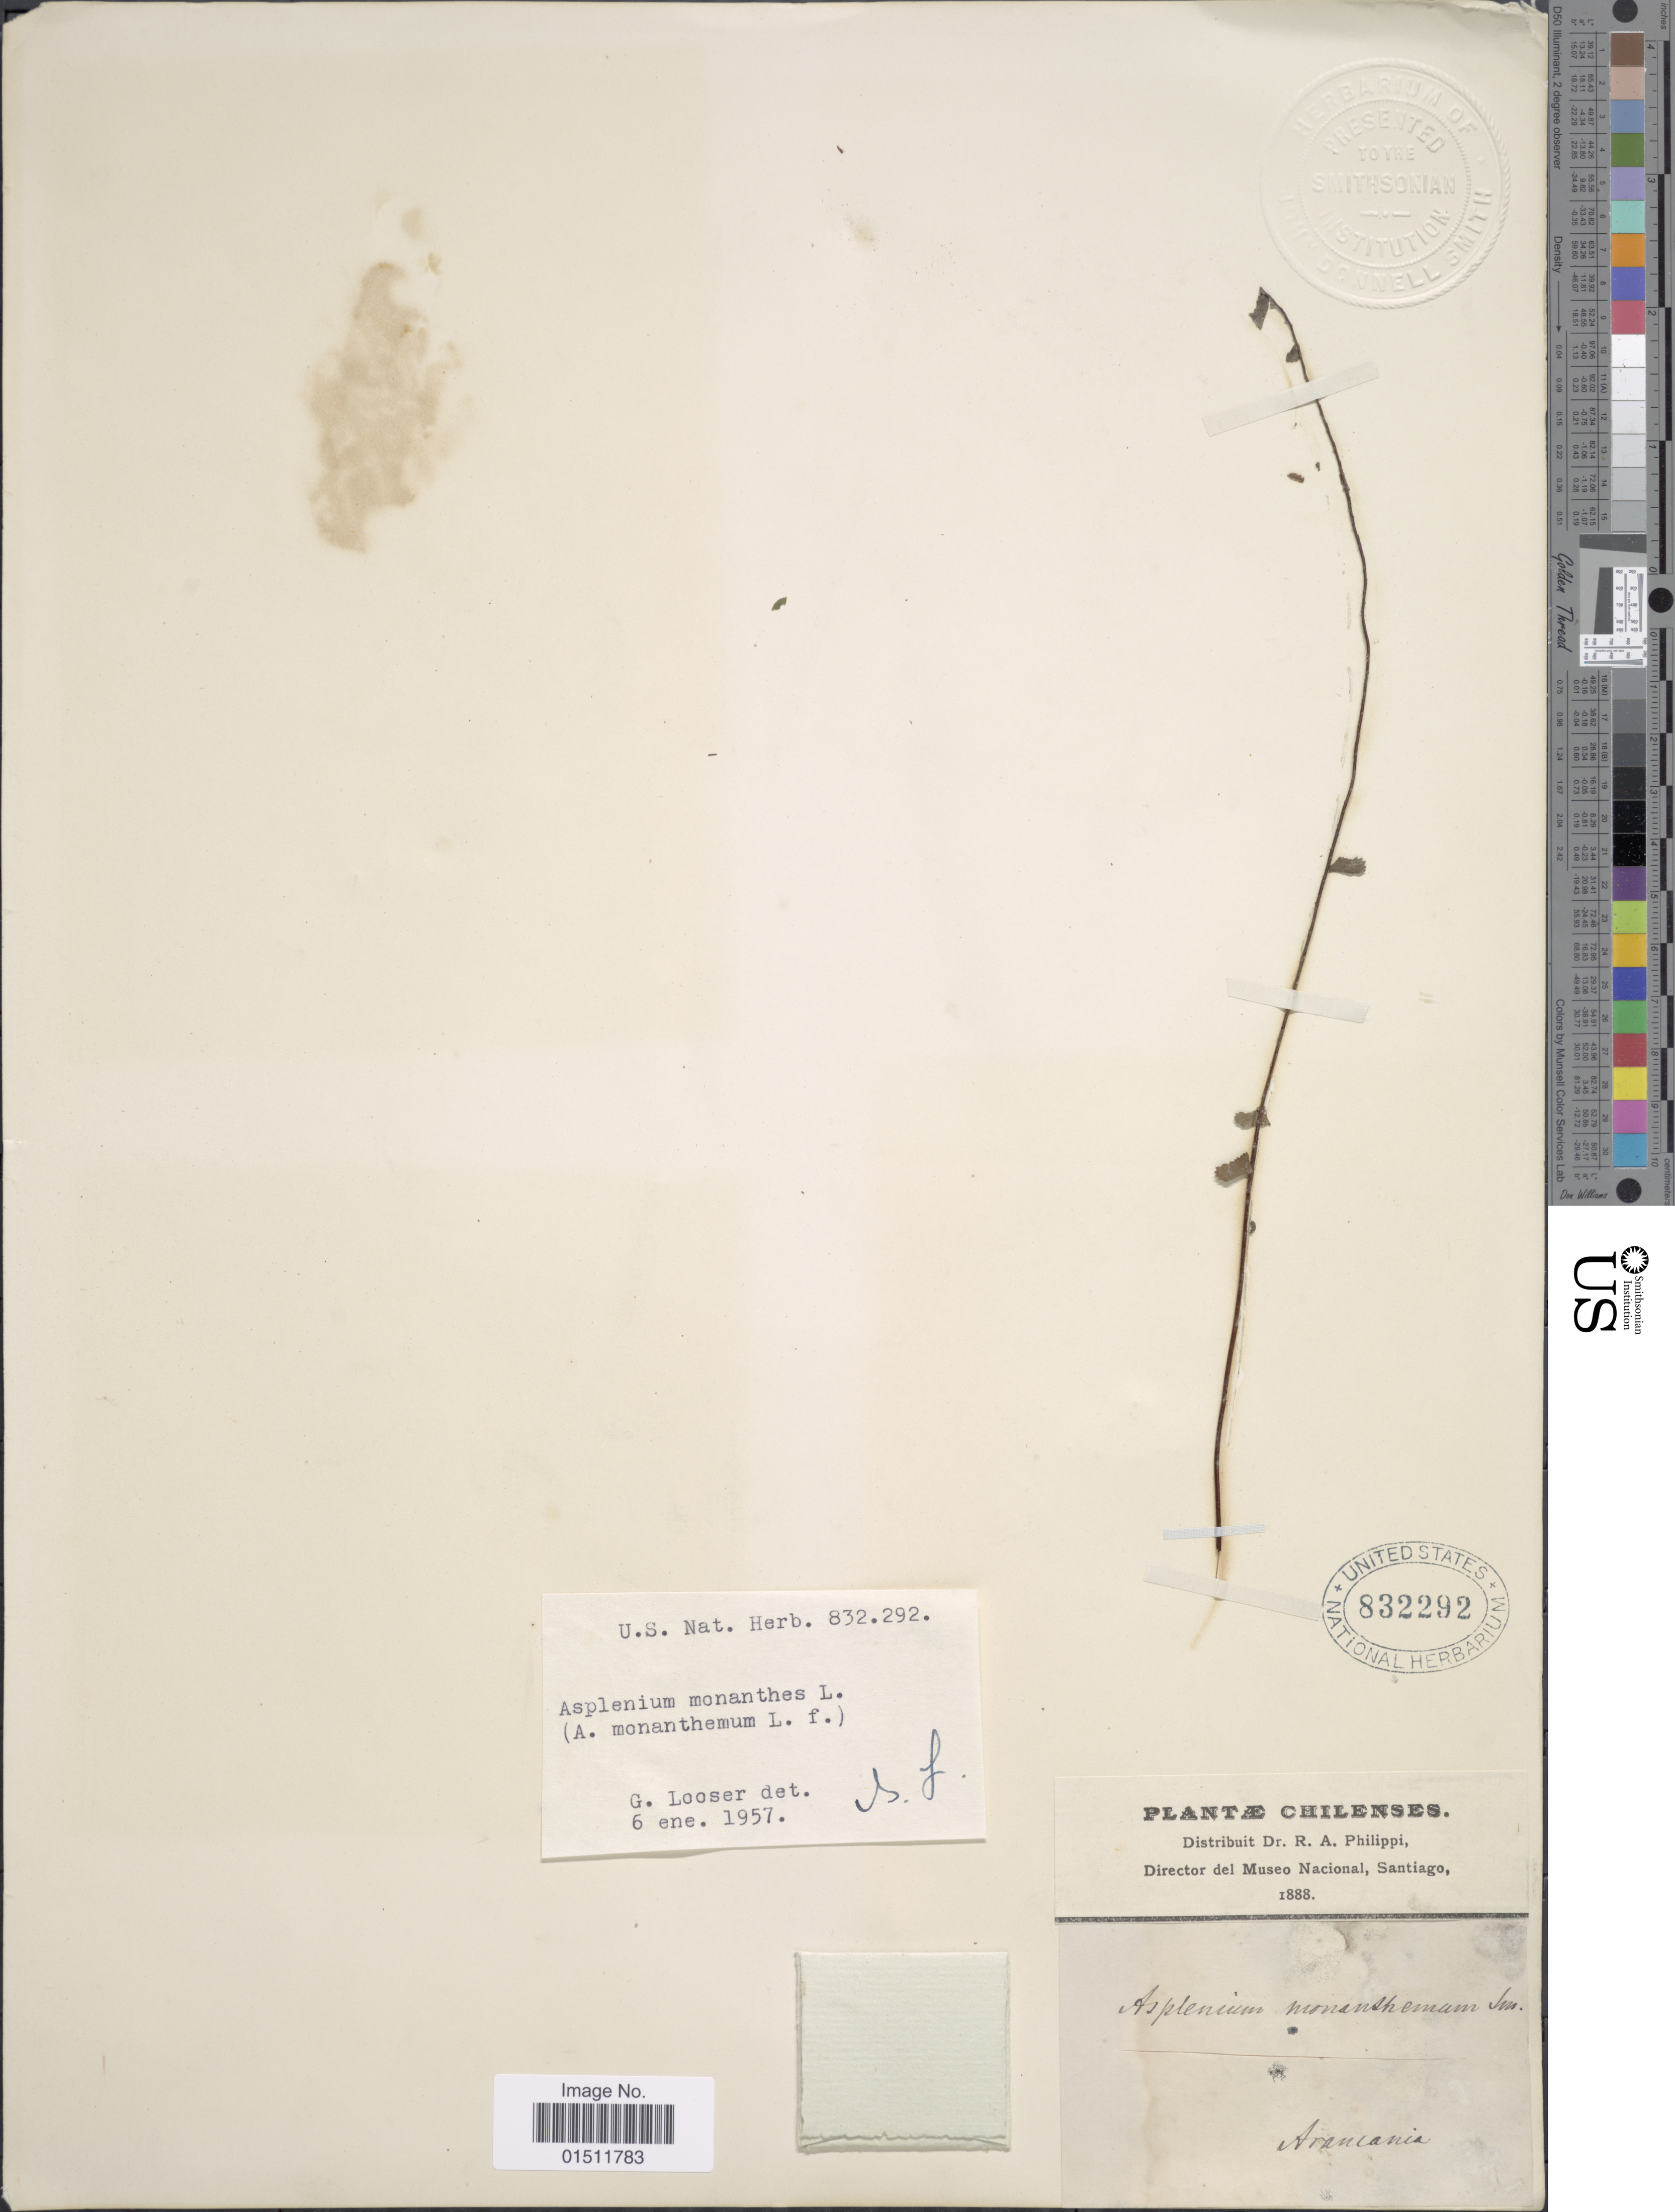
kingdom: Plantae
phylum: Tracheophyta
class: Polypodiopsida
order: Polypodiales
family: Aspleniaceae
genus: Asplenium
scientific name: Asplenium monanthes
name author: L.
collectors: R. A. Philippi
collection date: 1888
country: Chile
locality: Chilenses, Araucanía.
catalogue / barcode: US 832292